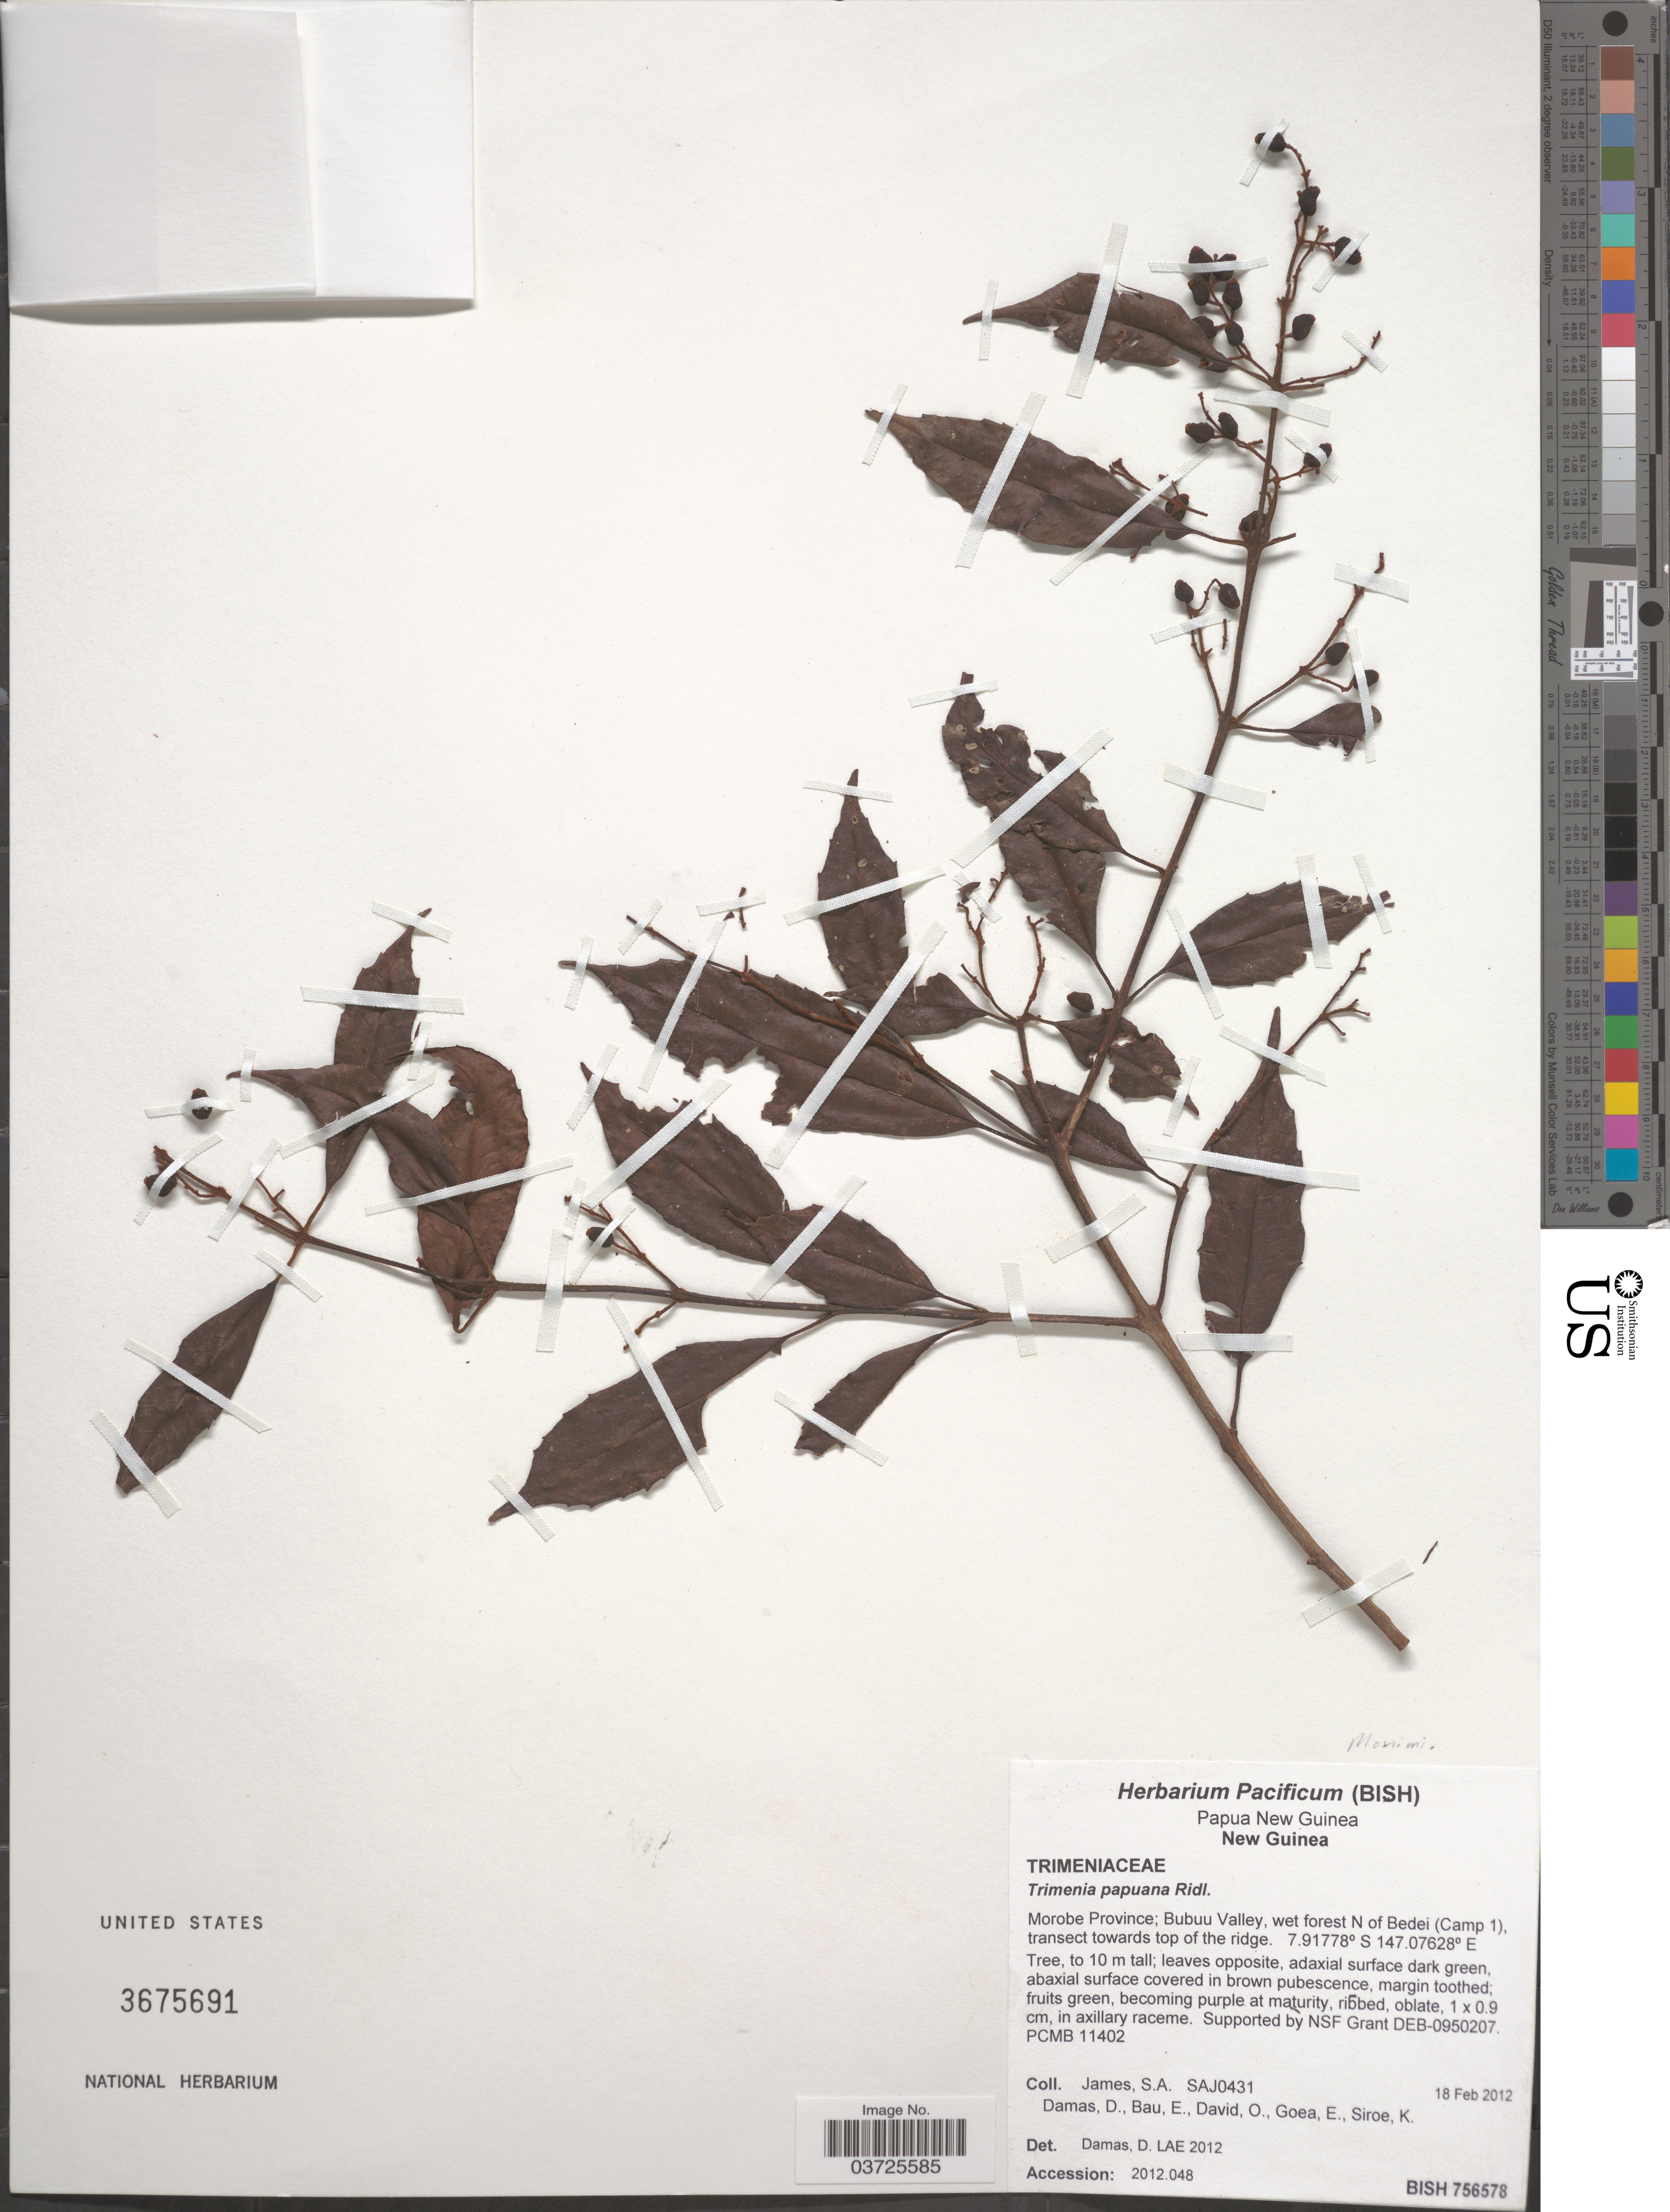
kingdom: Plantae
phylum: Tracheophyta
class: Magnoliopsida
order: Austrobaileyales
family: Trimeniaceae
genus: Trimenia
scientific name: Trimenia papuana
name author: Ridl.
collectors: S. James, D. Damas, E. Bau, O. David & et al.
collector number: SAJ0431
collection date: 2012-02-18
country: Papua New Guinea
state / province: Morobe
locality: New Guinea. Bubuu Valley, west forest N of Bedei (Camp 1), transect towards top of the ridge.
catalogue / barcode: US 3675691